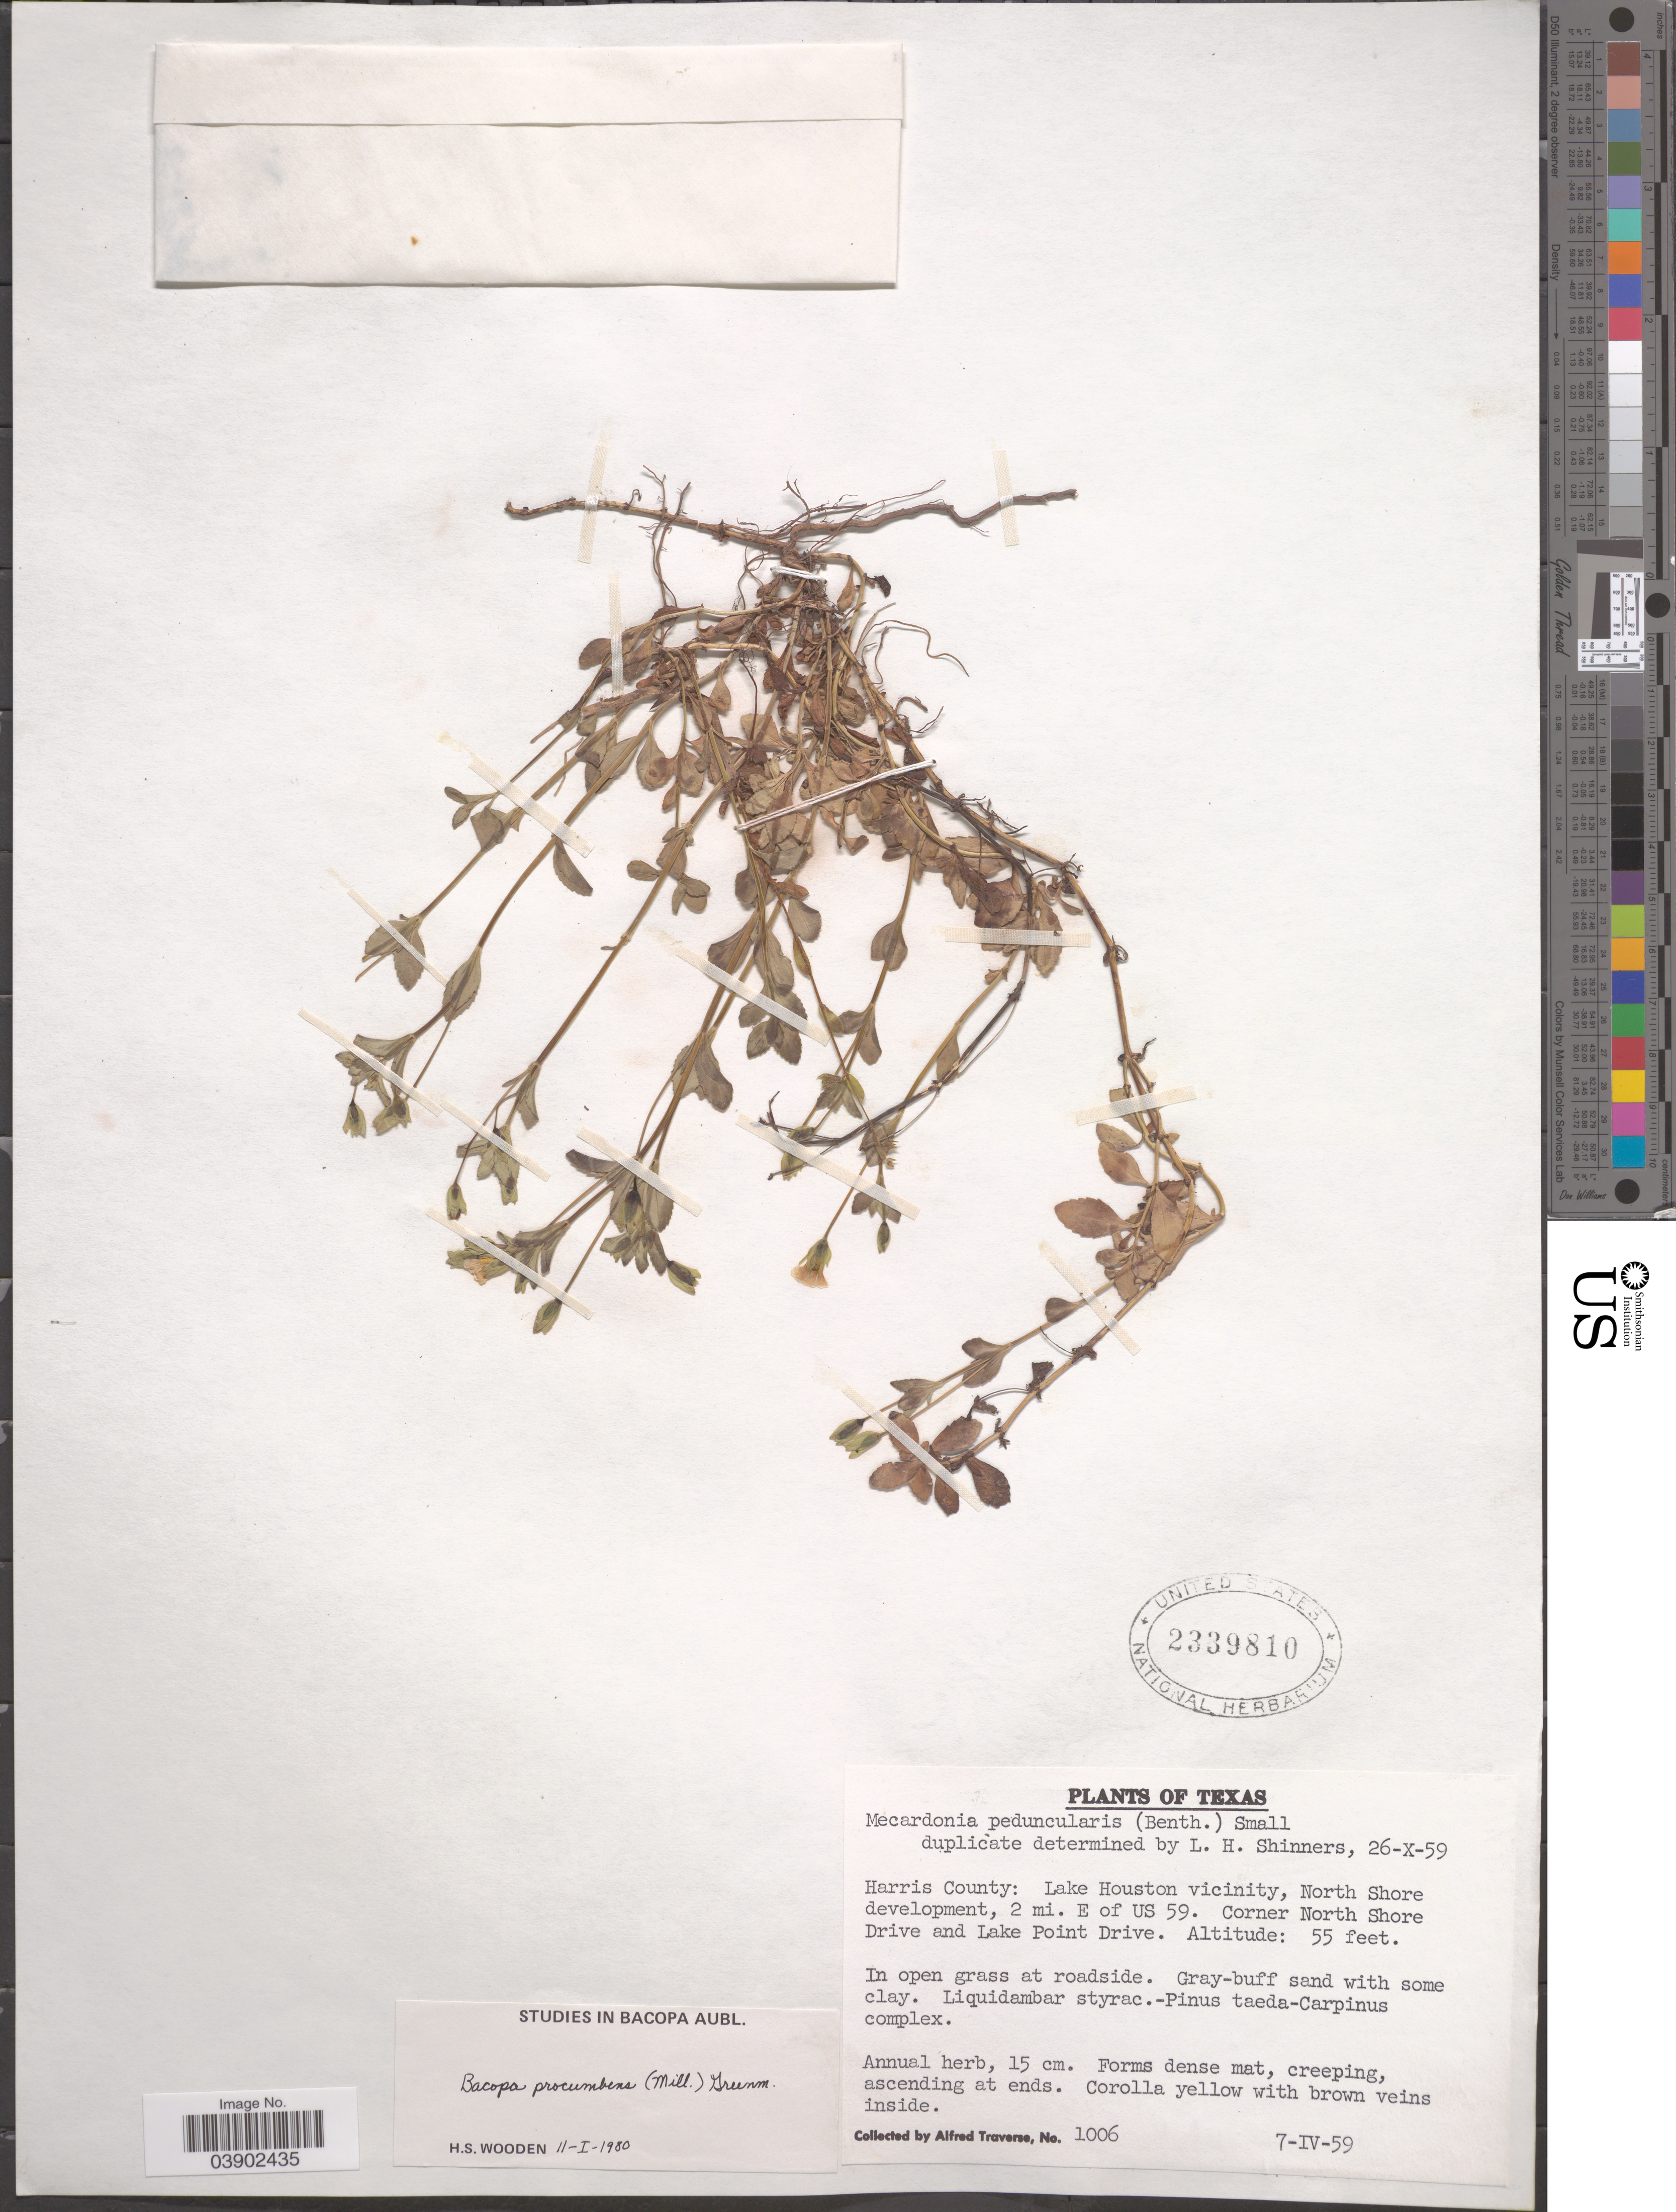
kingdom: Plantae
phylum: Tracheophyta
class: Magnoliopsida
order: Lamiales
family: Plantaginaceae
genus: Mecardonia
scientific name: Mecardonia procumbens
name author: (Mill.) Small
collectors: A. Traverse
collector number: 1006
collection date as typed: Transcribed d/m/y: 7/4/59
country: United States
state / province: Texas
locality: Harris County: Lake Houston vicinity, North Shore development, 2 mi. E of US 59. Corner North Shore Drive and Lake Point Drive.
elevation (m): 17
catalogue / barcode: US 2339810